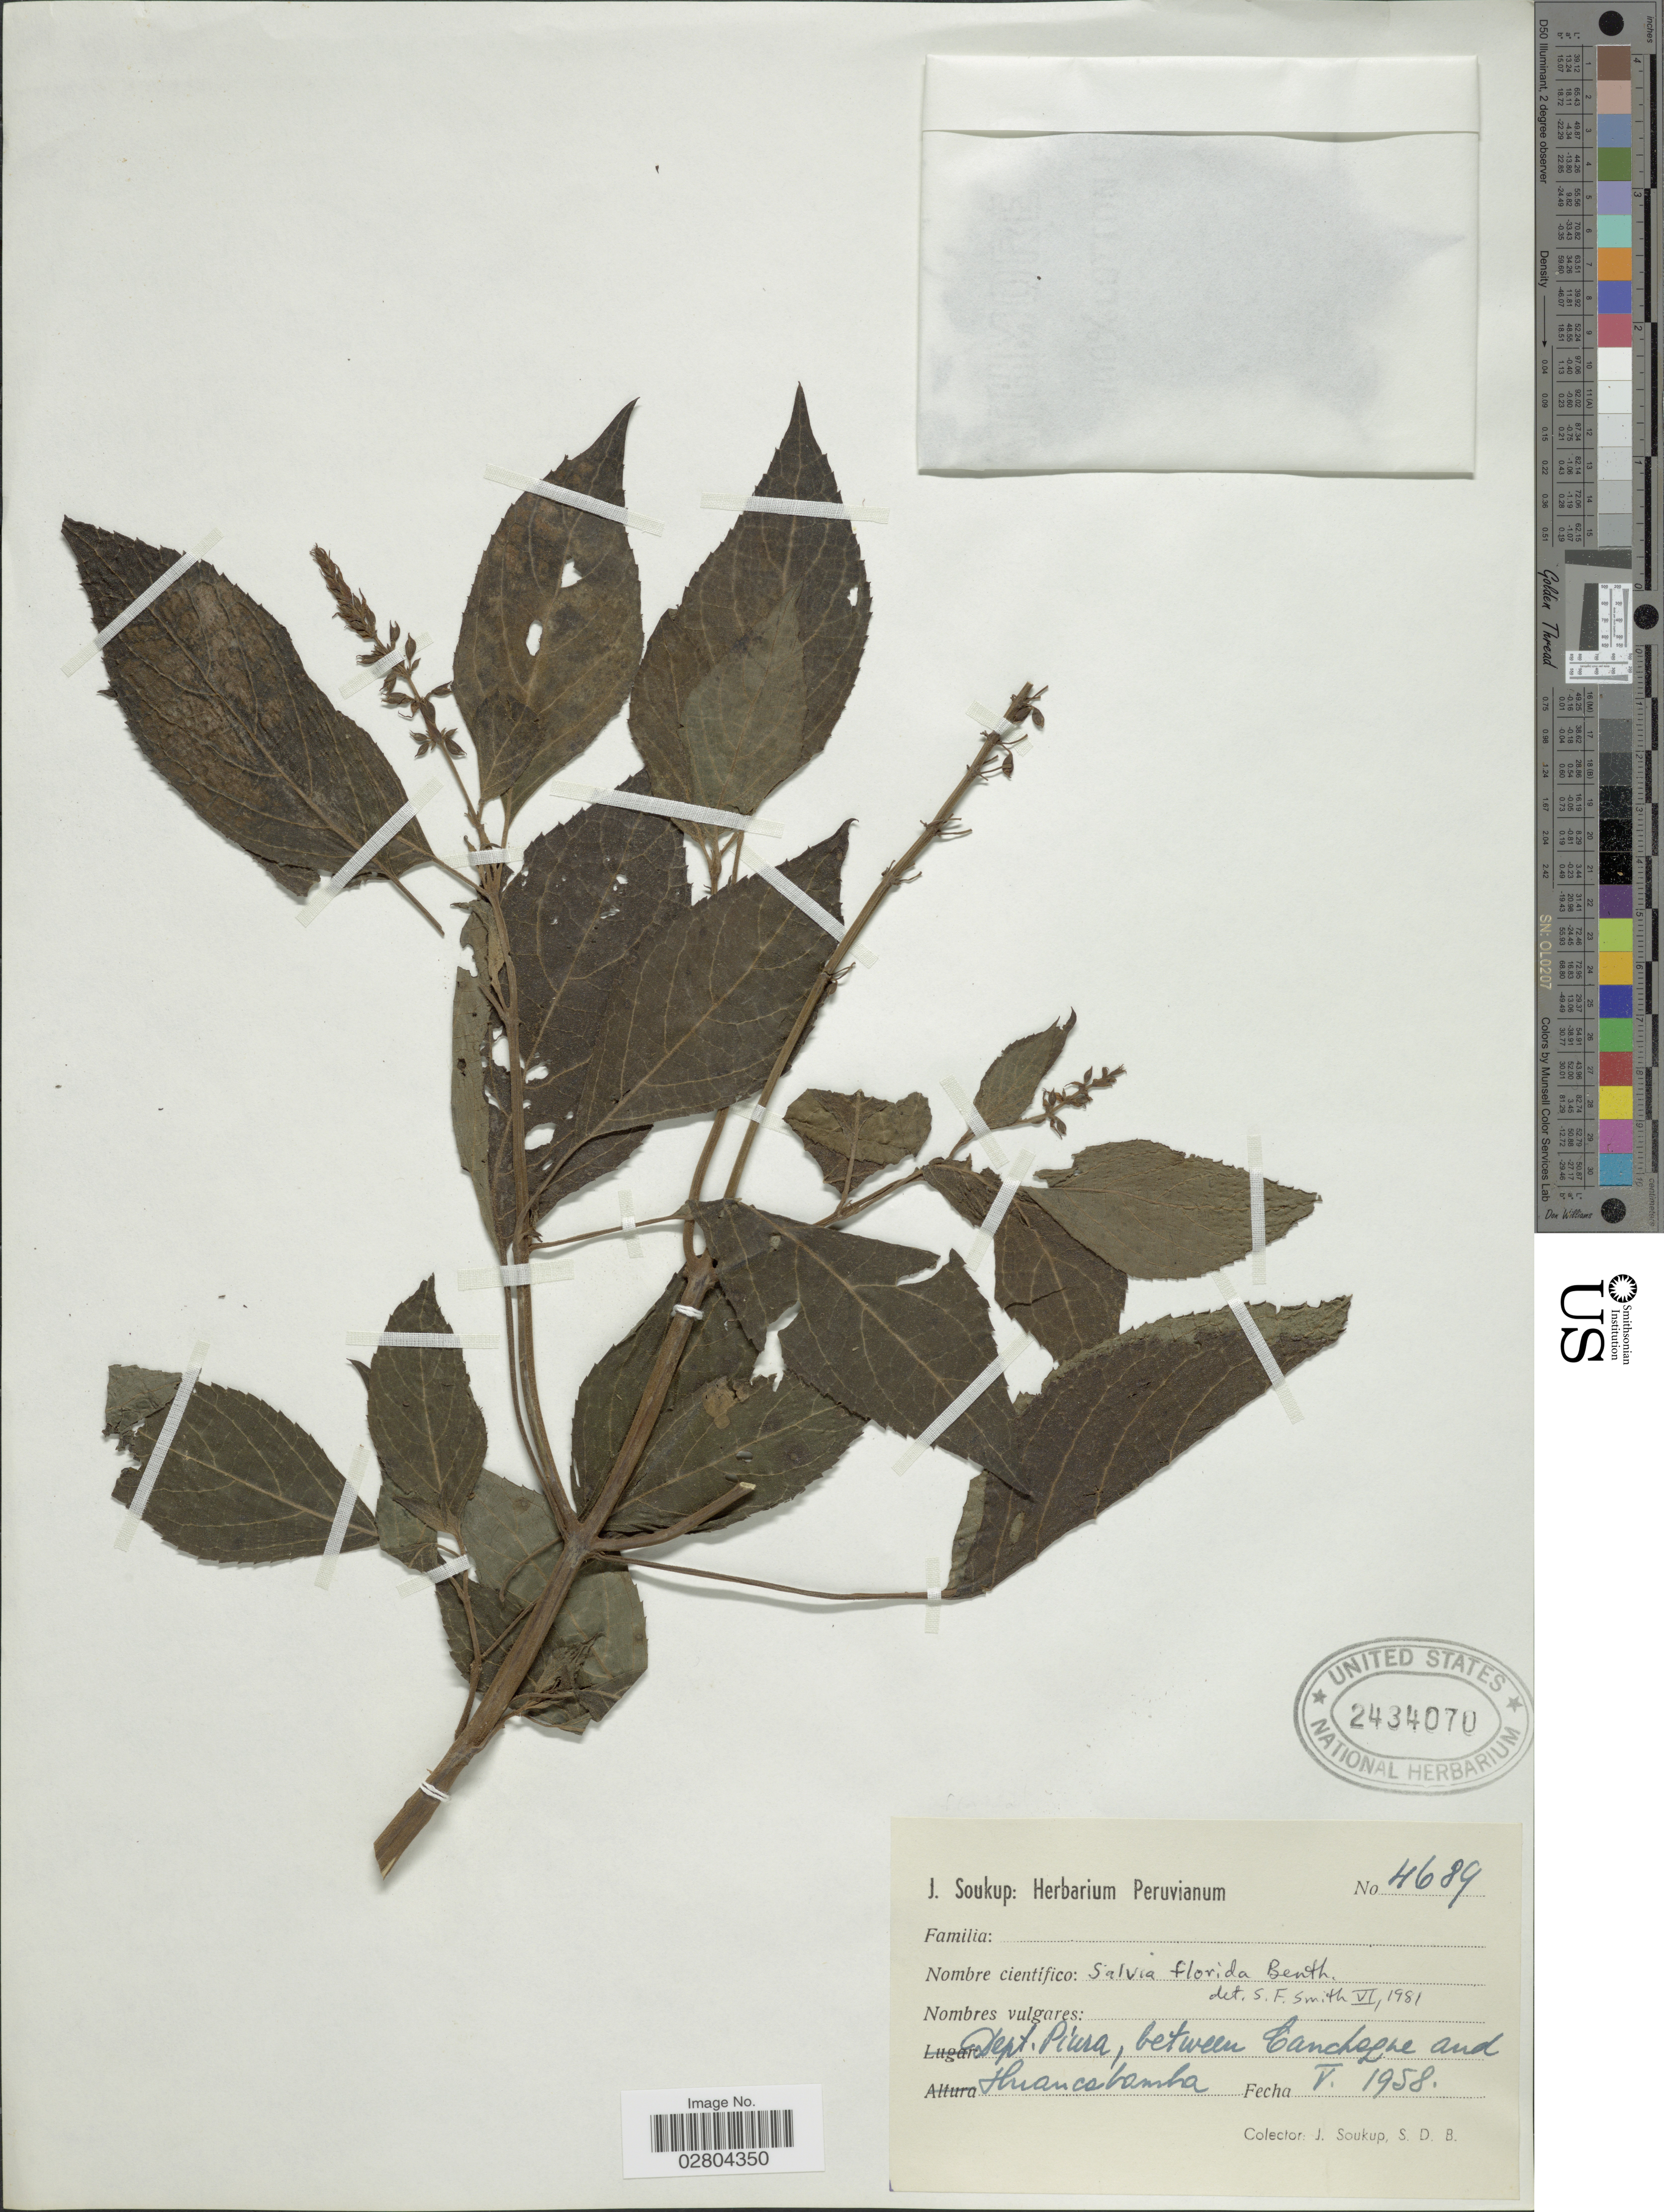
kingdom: Plantae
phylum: Tracheophyta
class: Magnoliopsida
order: Lamiales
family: Lamiaceae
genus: Salvia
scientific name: Salvia florida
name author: Benth.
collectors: J. Soukup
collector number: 4689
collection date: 1958-05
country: Peru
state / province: Piura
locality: Between Canchaque and Huancabamba, Dept. Piura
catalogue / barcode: US 2434070